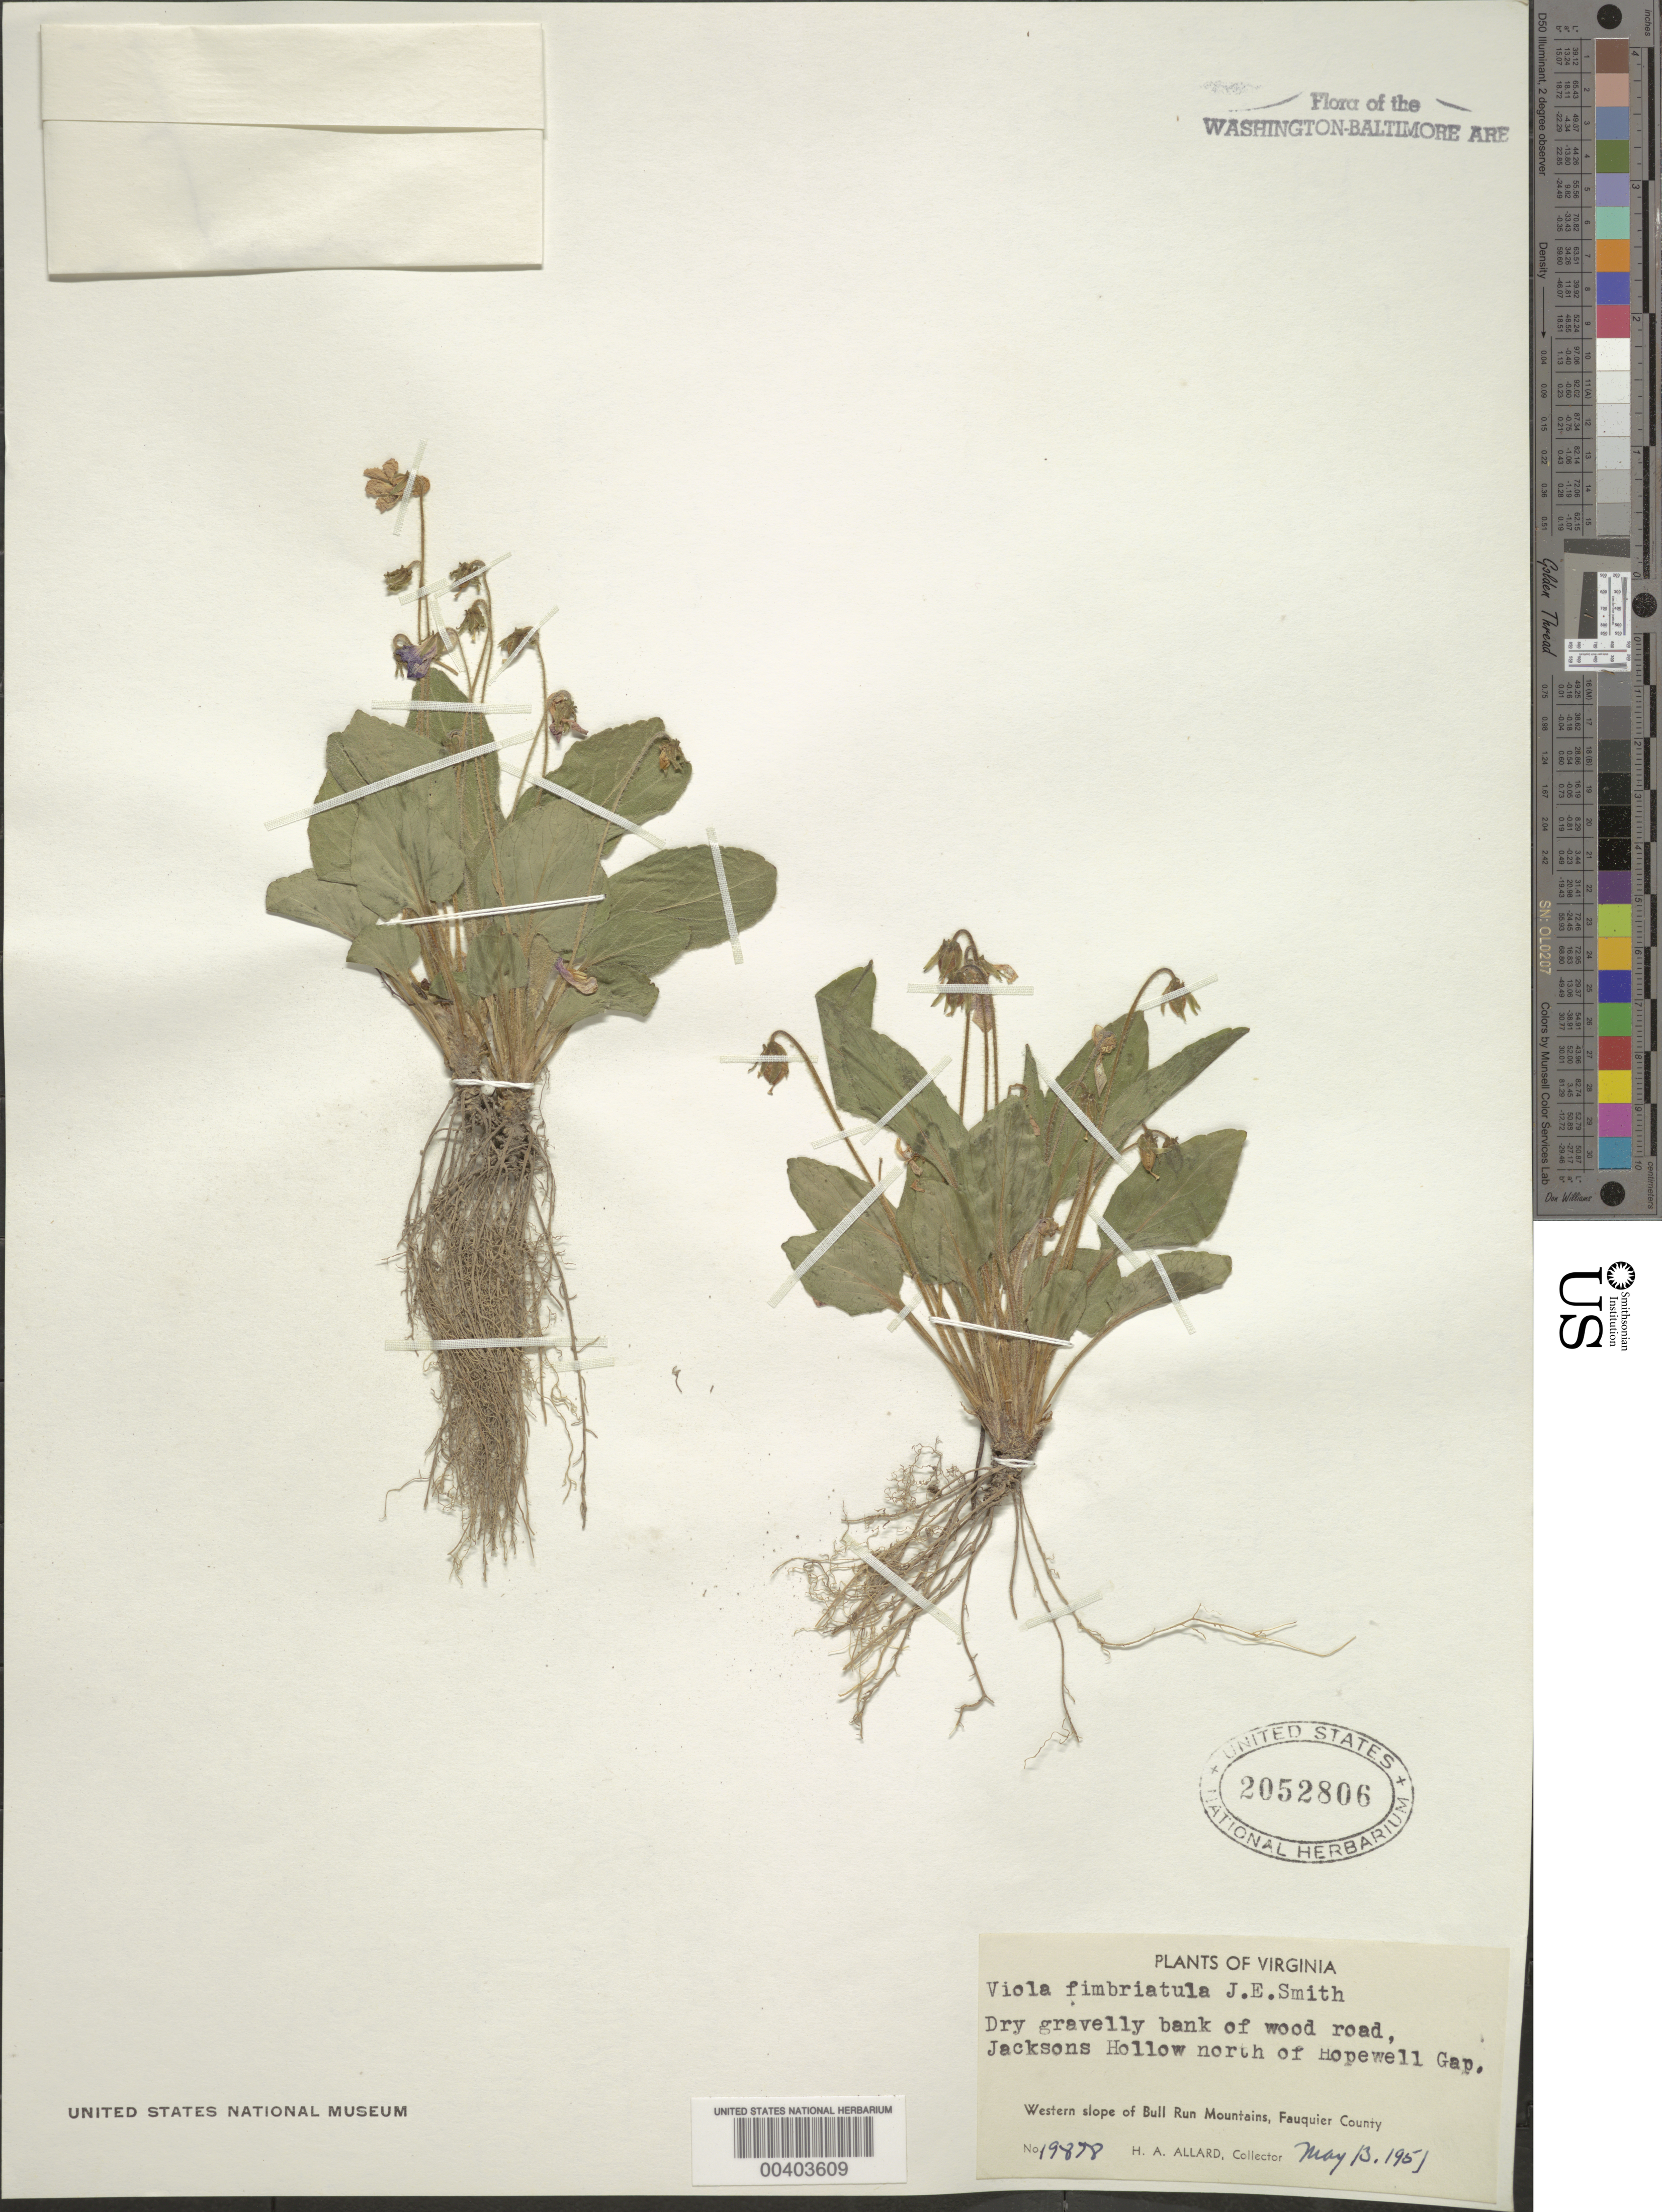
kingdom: Plantae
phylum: Tracheophyta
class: Magnoliopsida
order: Malpighiales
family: Violaceae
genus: Viola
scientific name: Viola sagittata var. ovata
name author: (Nutt.) Torr. & A. Gray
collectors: H. A. Allard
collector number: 19878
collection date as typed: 13 May 1951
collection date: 1951-05-13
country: United States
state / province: Virginia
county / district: Fauquier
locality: North of Hopewell Gap, Jackson Hollow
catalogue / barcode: US 2052806